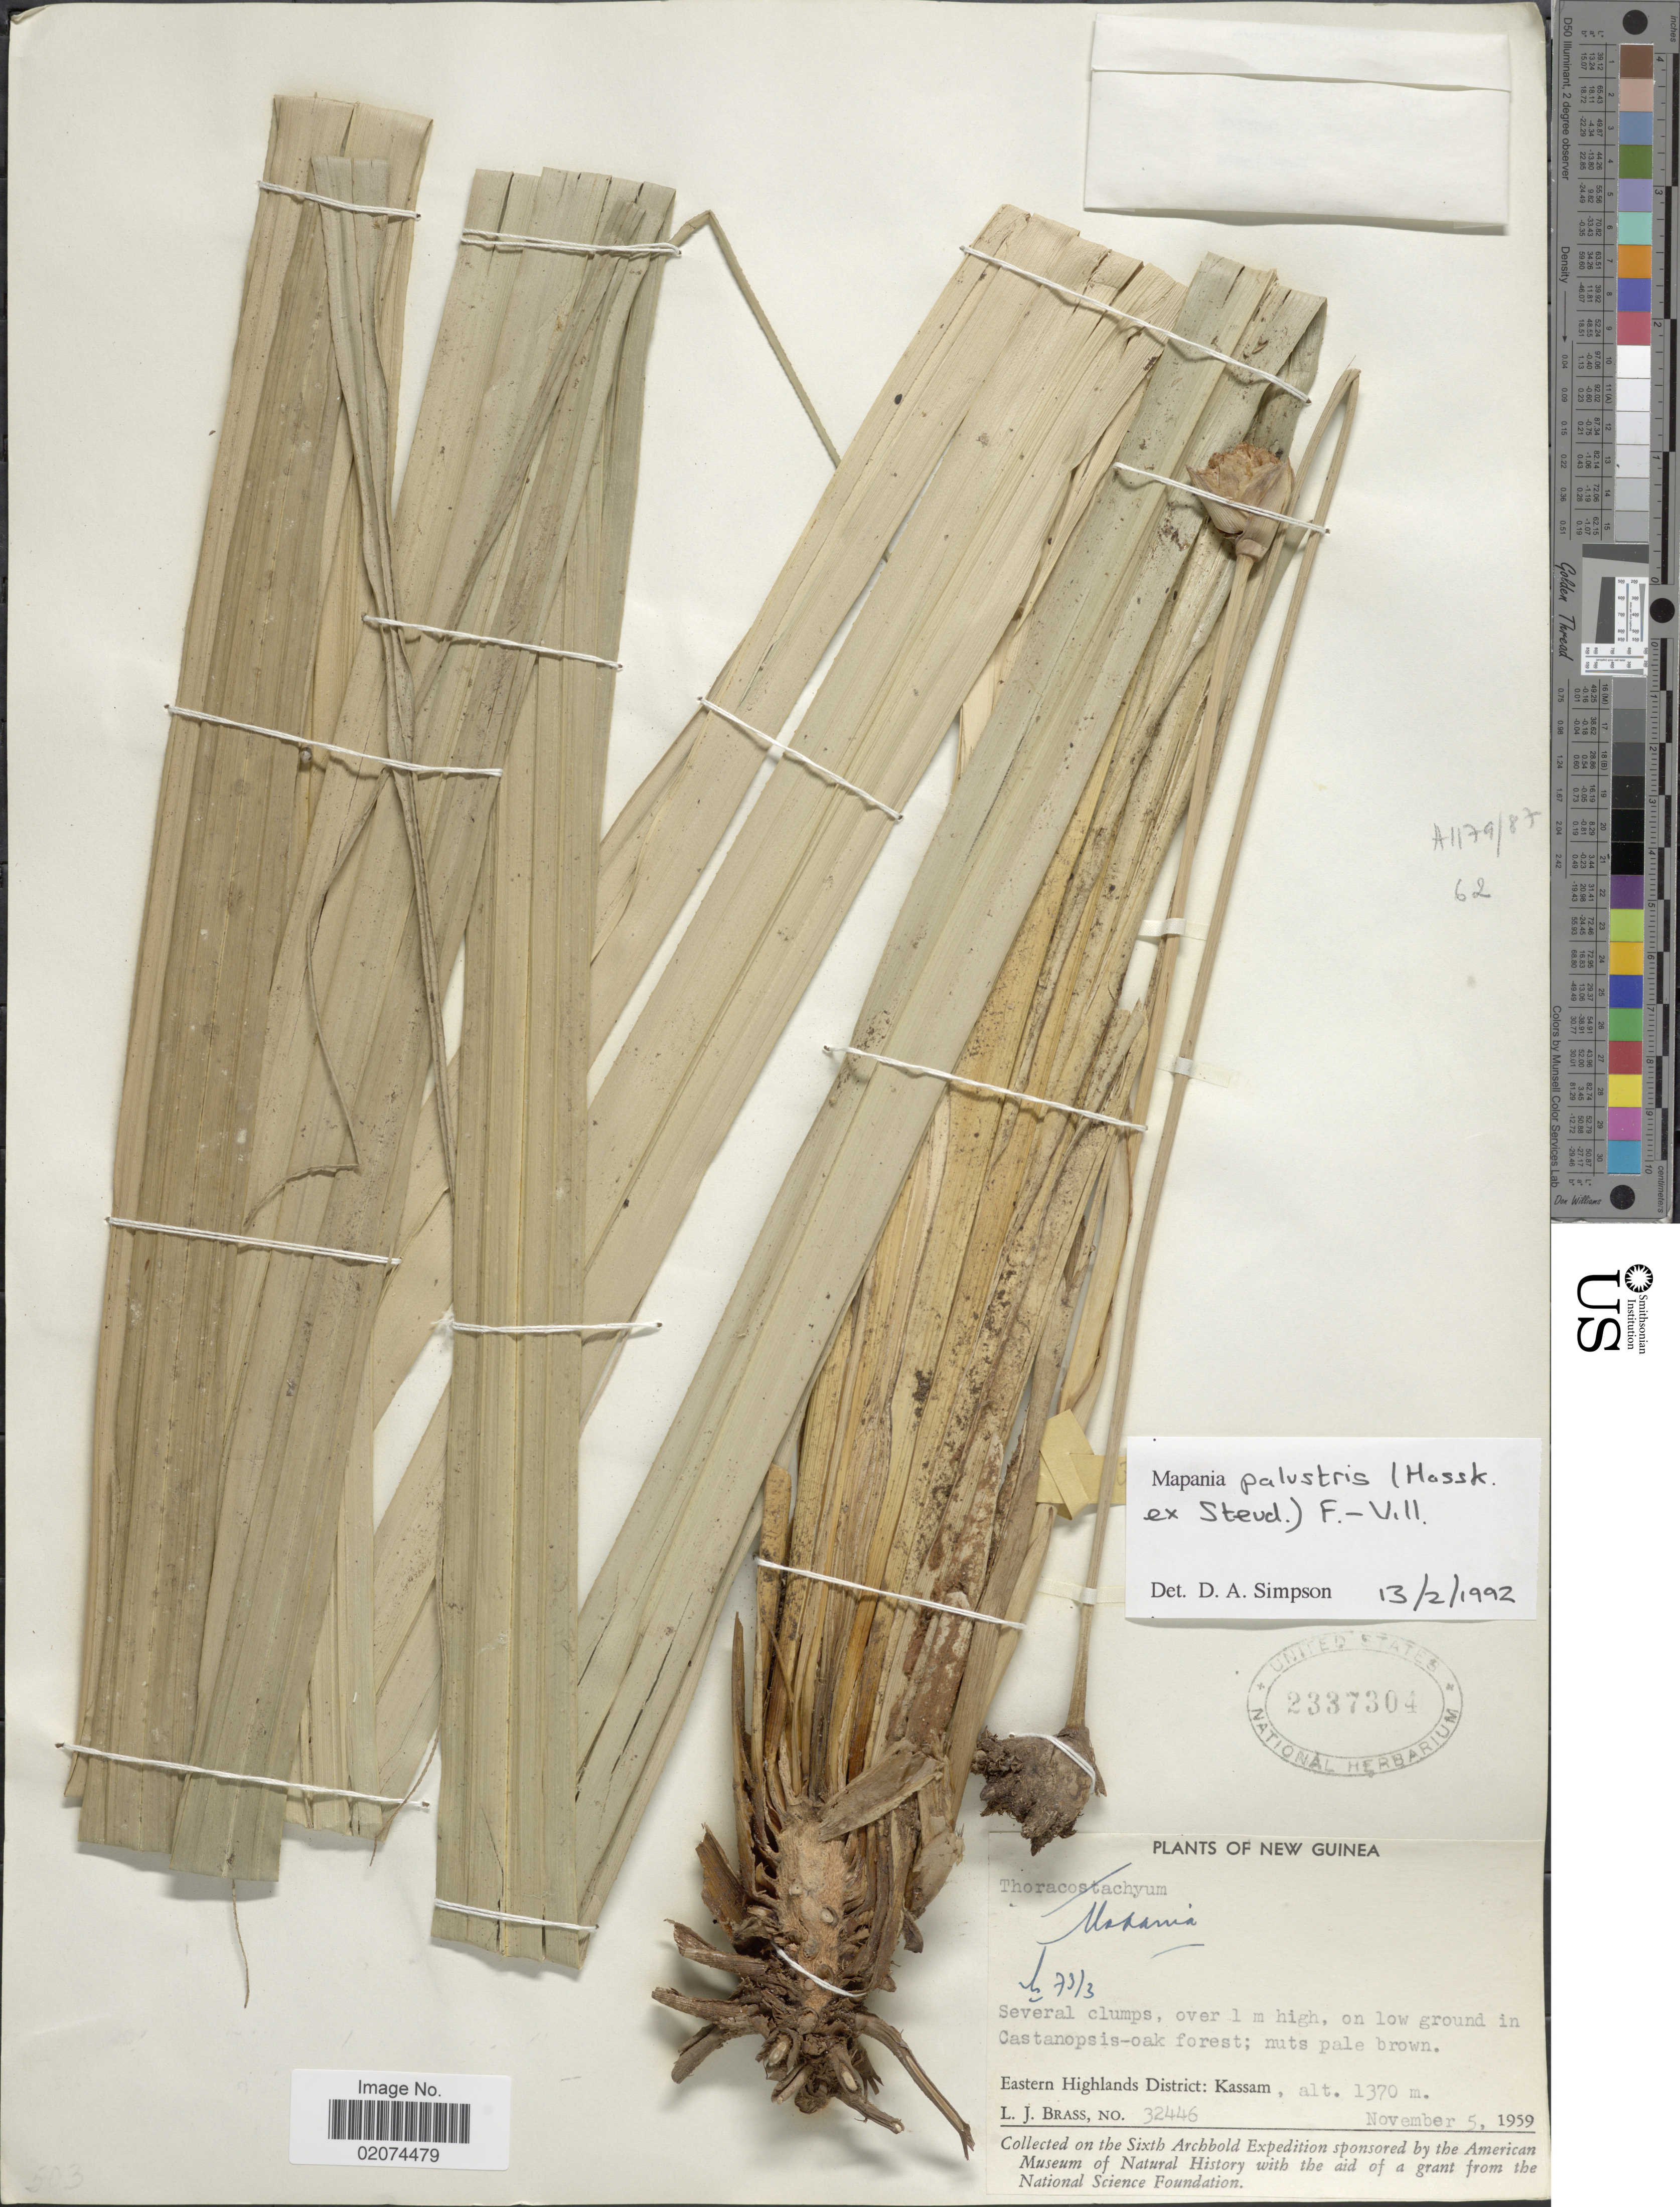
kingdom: Plantae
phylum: Tracheophyta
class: Liliopsida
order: Poales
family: Cyperaceae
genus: Mapania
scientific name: Mapania palustris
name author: (Hassk. ex Steud.) Fern.-Vill.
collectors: L. J. Brass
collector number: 32446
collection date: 1959-11-05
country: Papua New Guinea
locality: New guinea. Eastern Highlands District: Kassam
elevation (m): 1370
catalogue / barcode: US 2337304